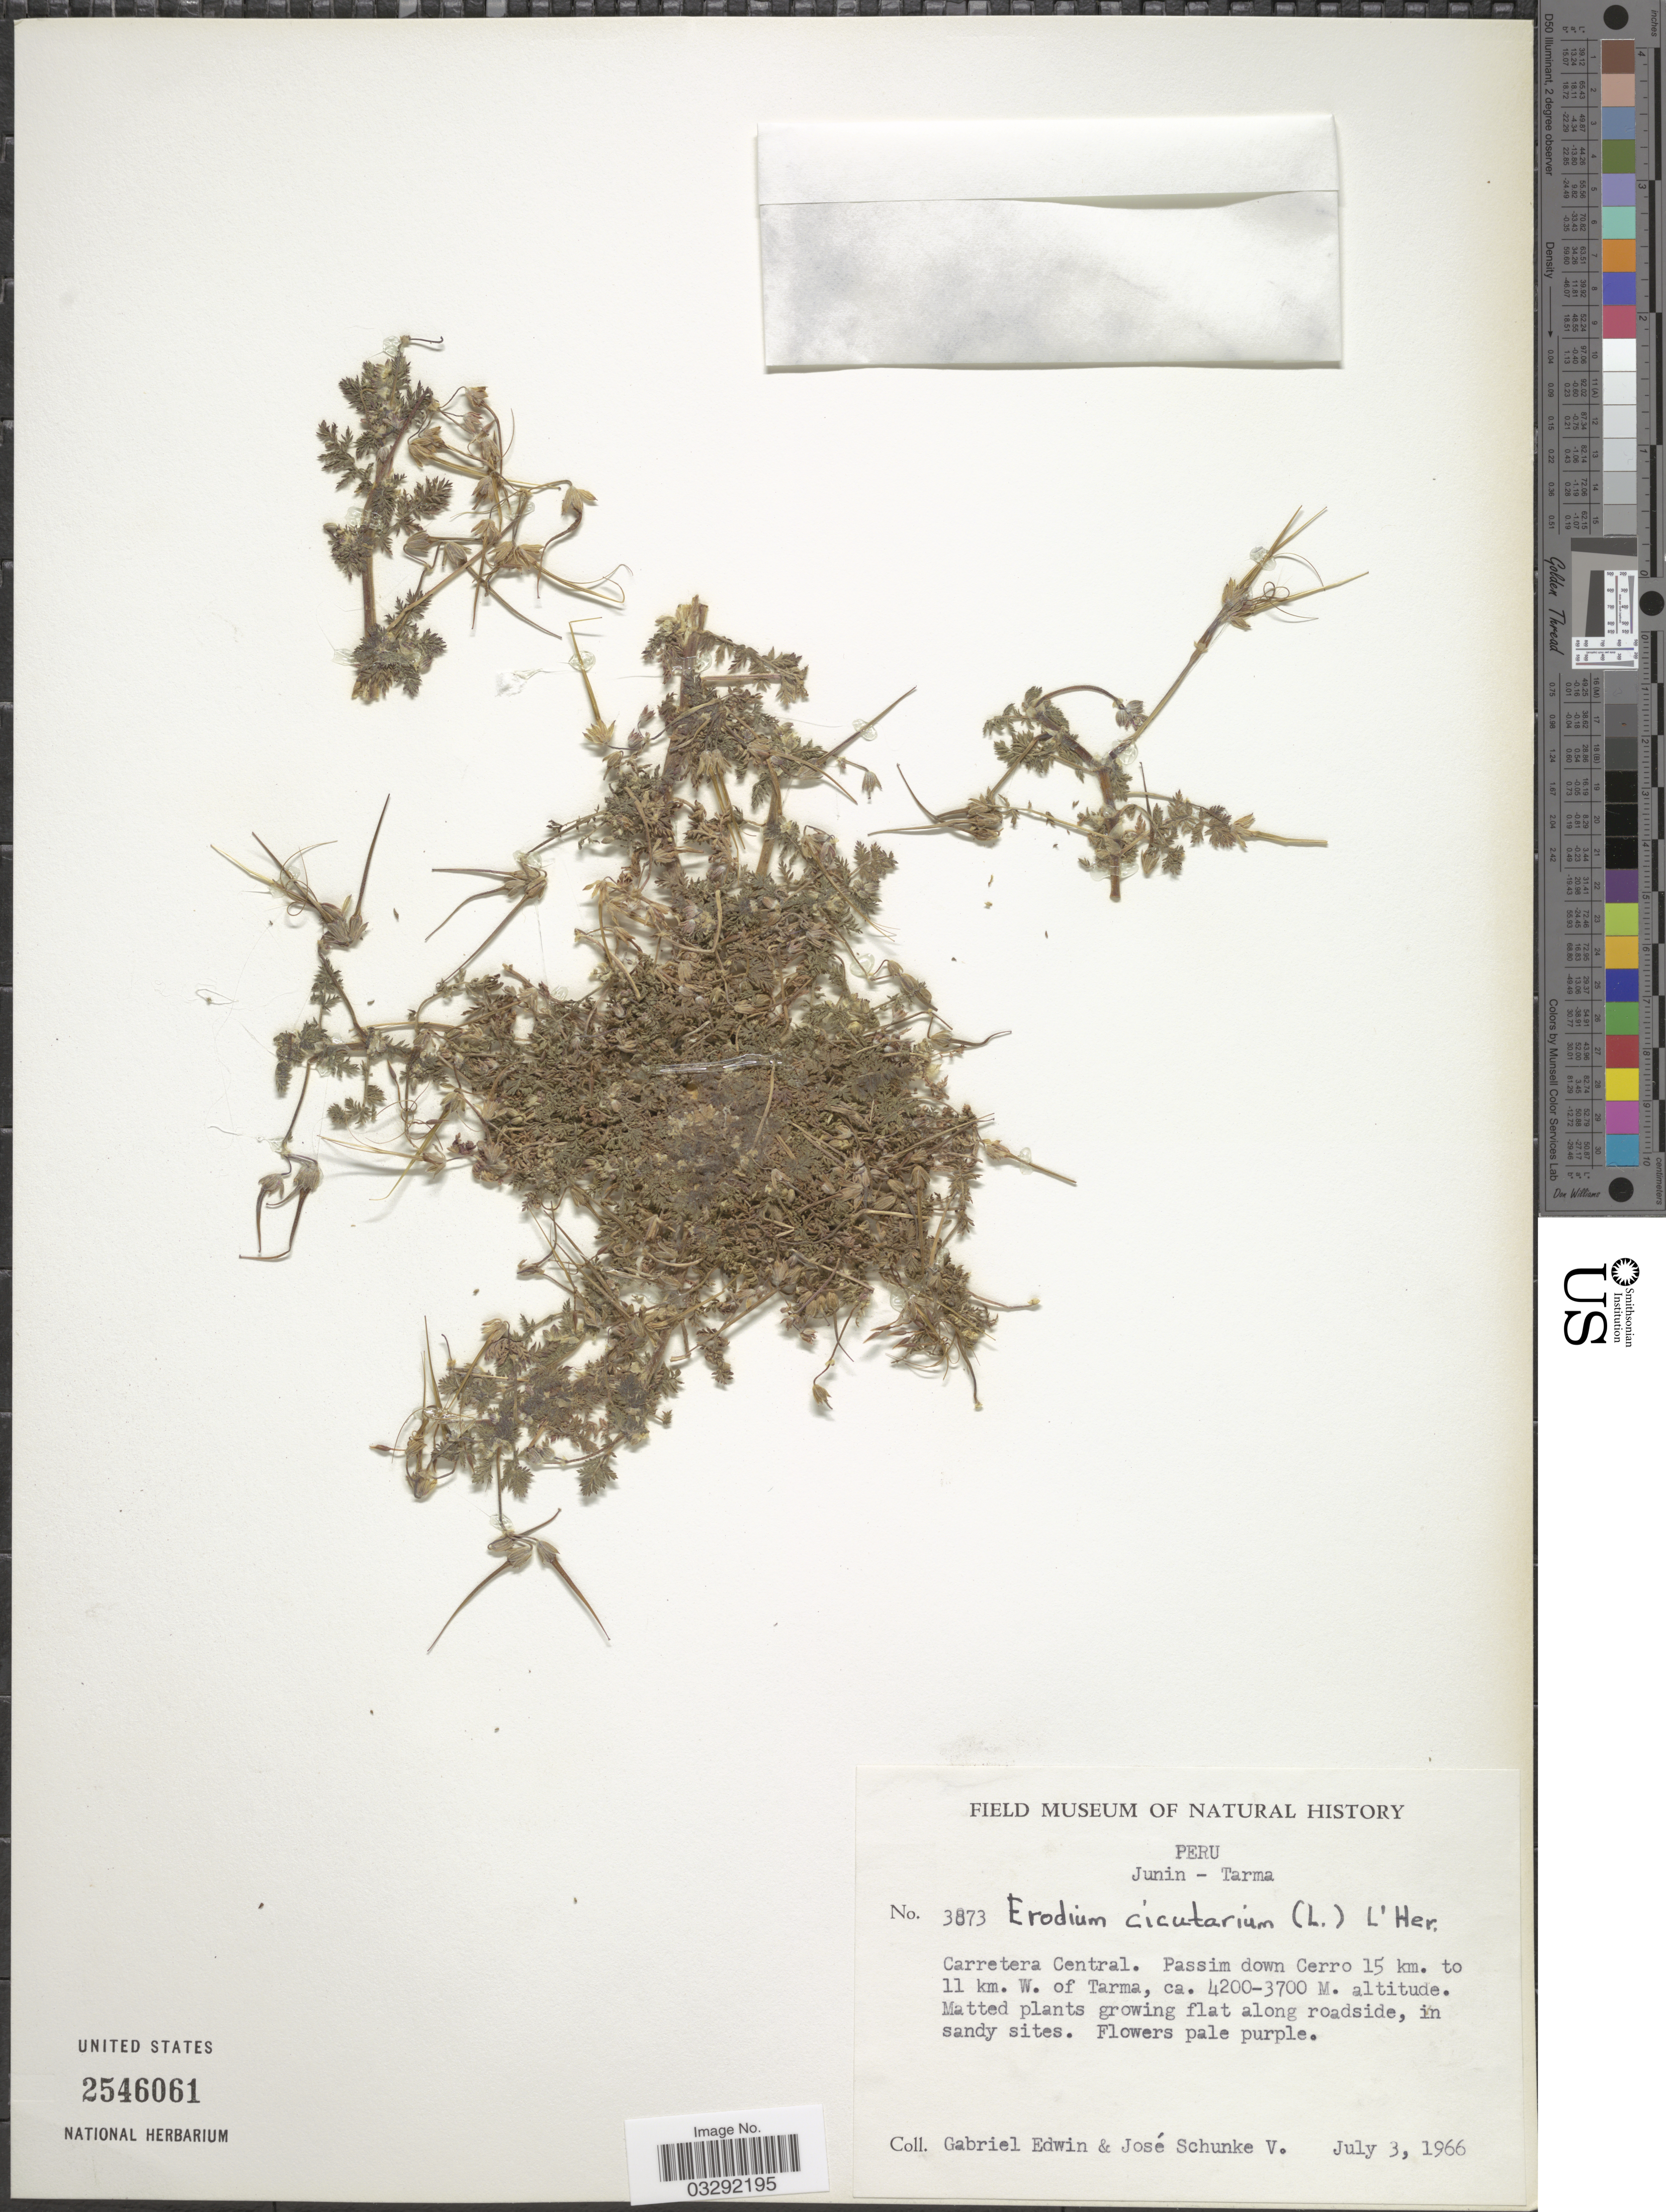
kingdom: Plantae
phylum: Tracheophyta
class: Magnoliopsida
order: Geraniales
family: Geraniaceae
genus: Erodium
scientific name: Erodium cicutarium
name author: (L.) L'Hér.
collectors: G. Edwin & J. Schunke Vigo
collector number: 3873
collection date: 1966-07-03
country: Peru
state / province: Junín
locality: Tarma. Carretera Central. Passim down Cerro 15 km. to 11 km. W. of Tarma.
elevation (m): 3700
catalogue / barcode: US 2546061